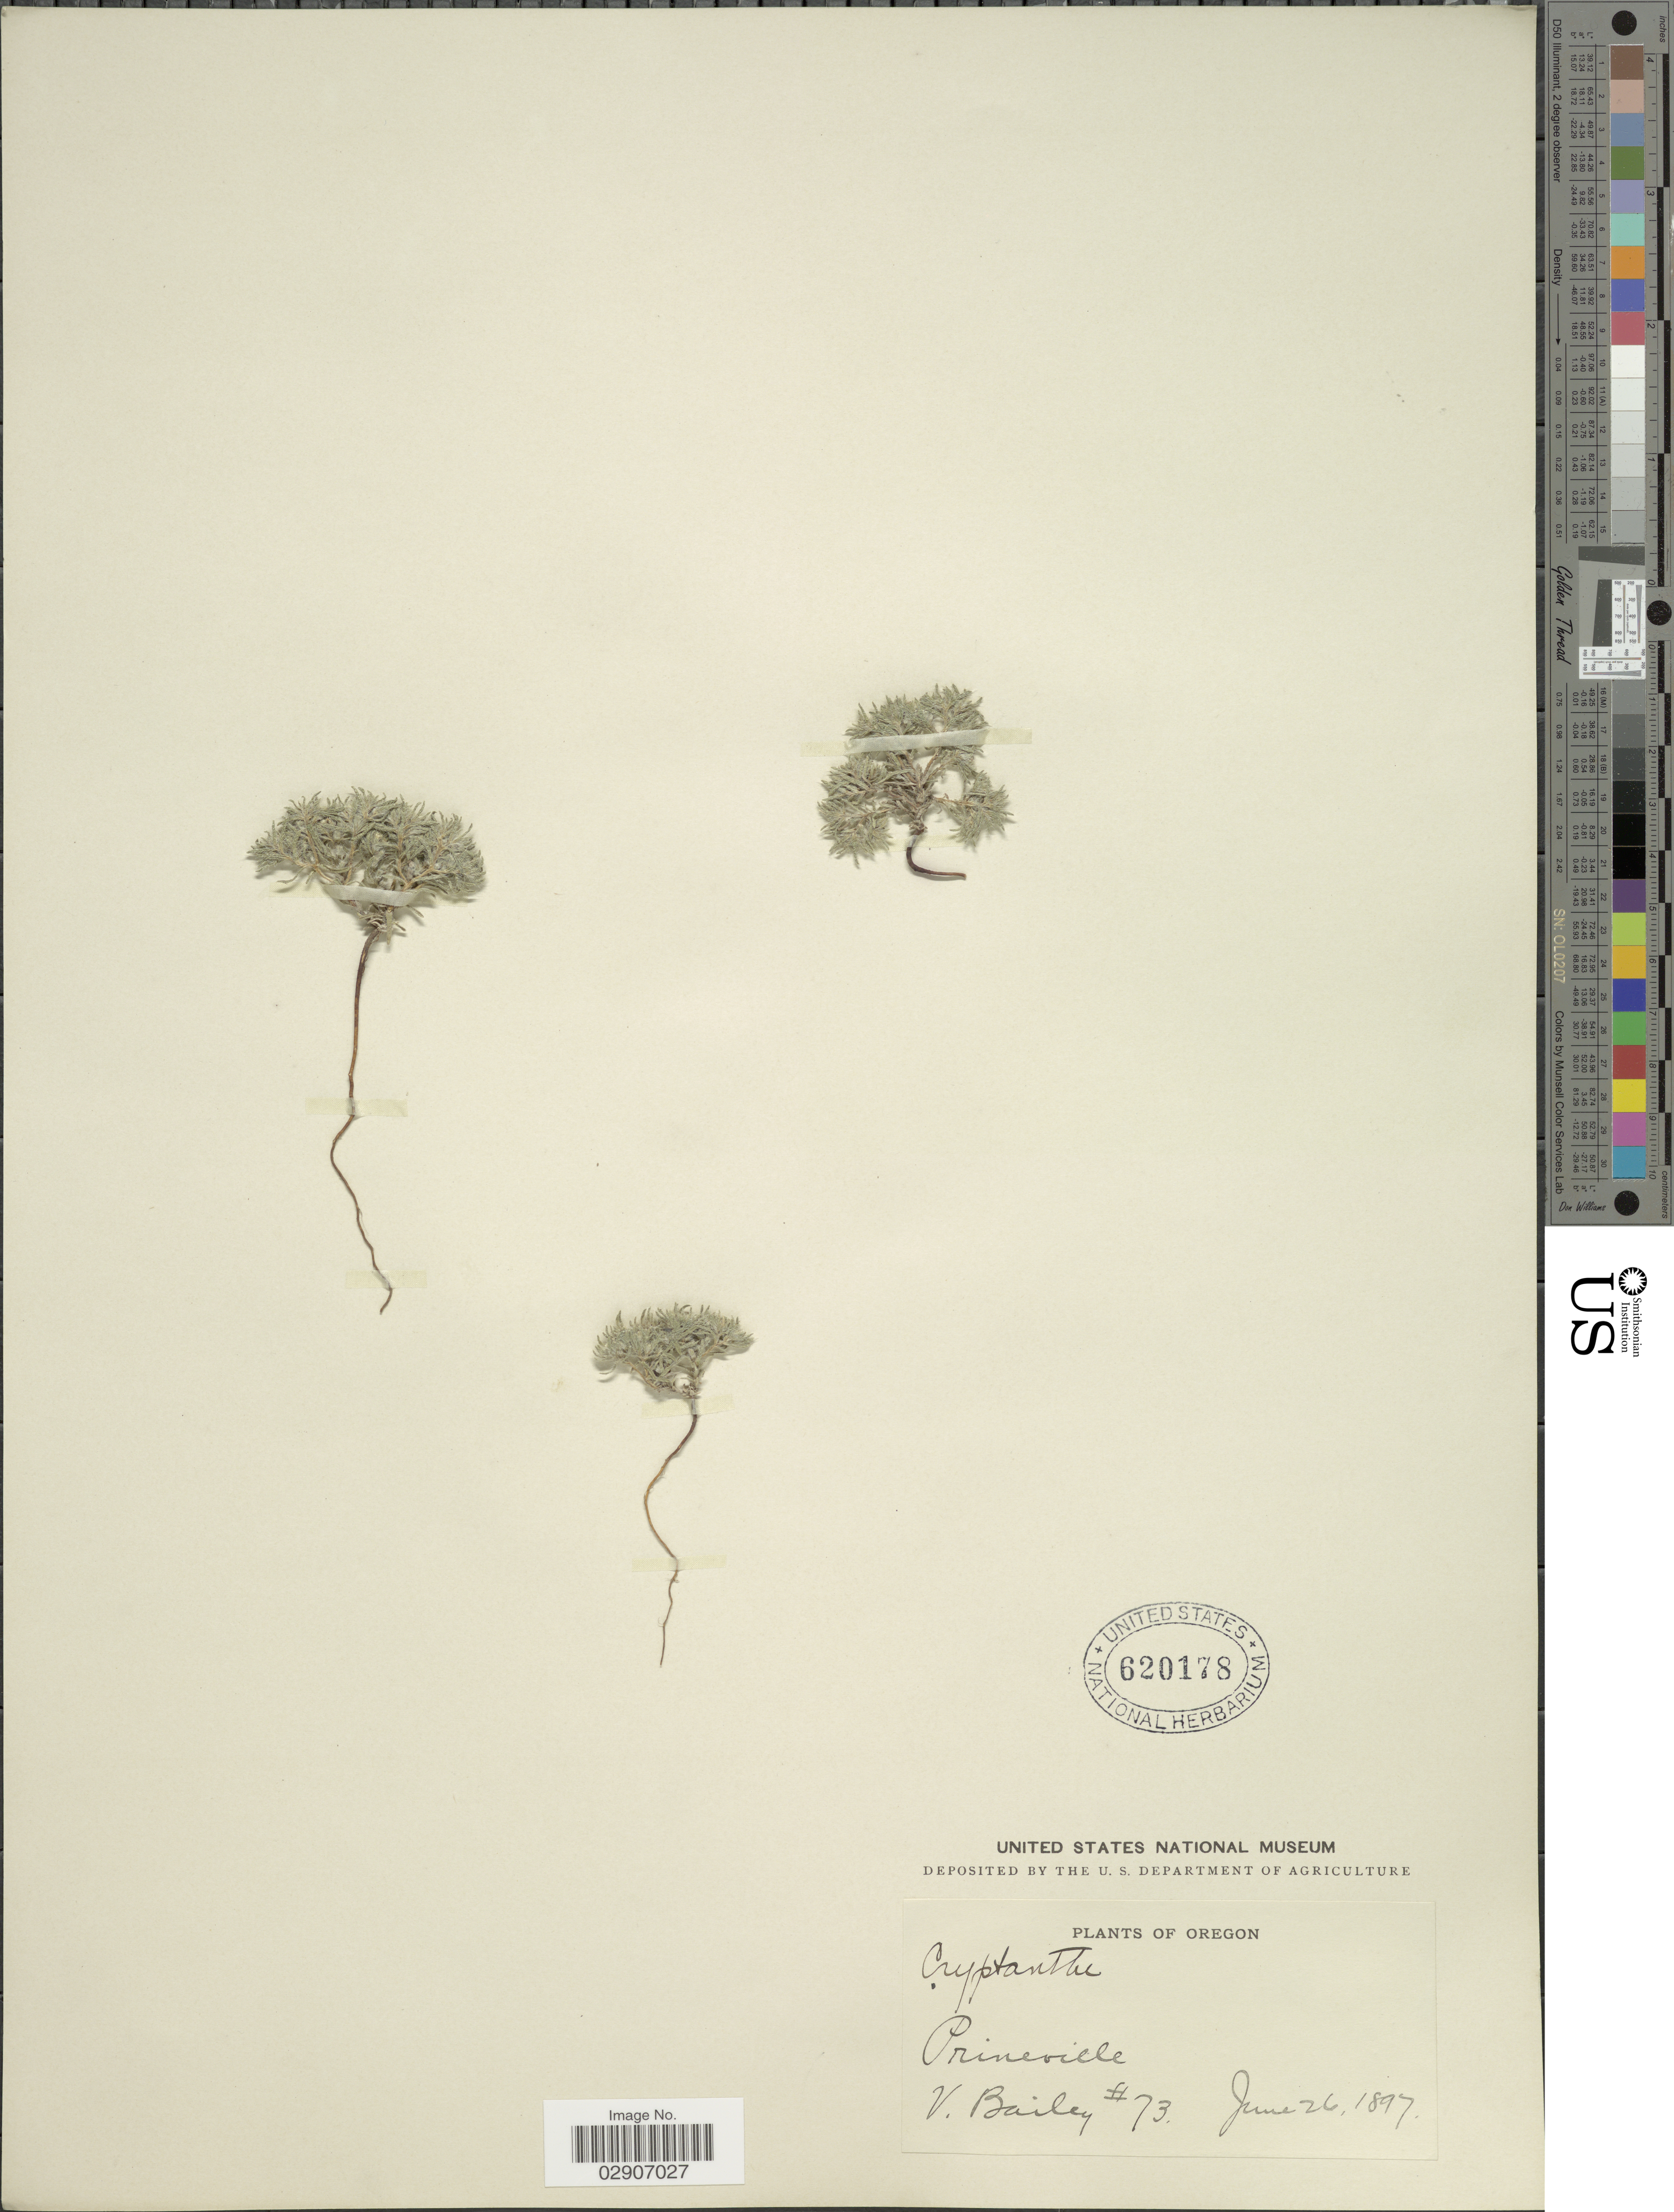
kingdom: Plantae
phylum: Tracheophyta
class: Magnoliopsida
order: Boraginales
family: Boraginaceae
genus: Cryptantha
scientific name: Cryptantha circumscissa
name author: (Hook. & Arn.) I.M. Johnst.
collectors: V. L. Bailey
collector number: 73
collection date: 1897-06-26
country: United States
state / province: Oregon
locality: Prineville.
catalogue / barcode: US 620178